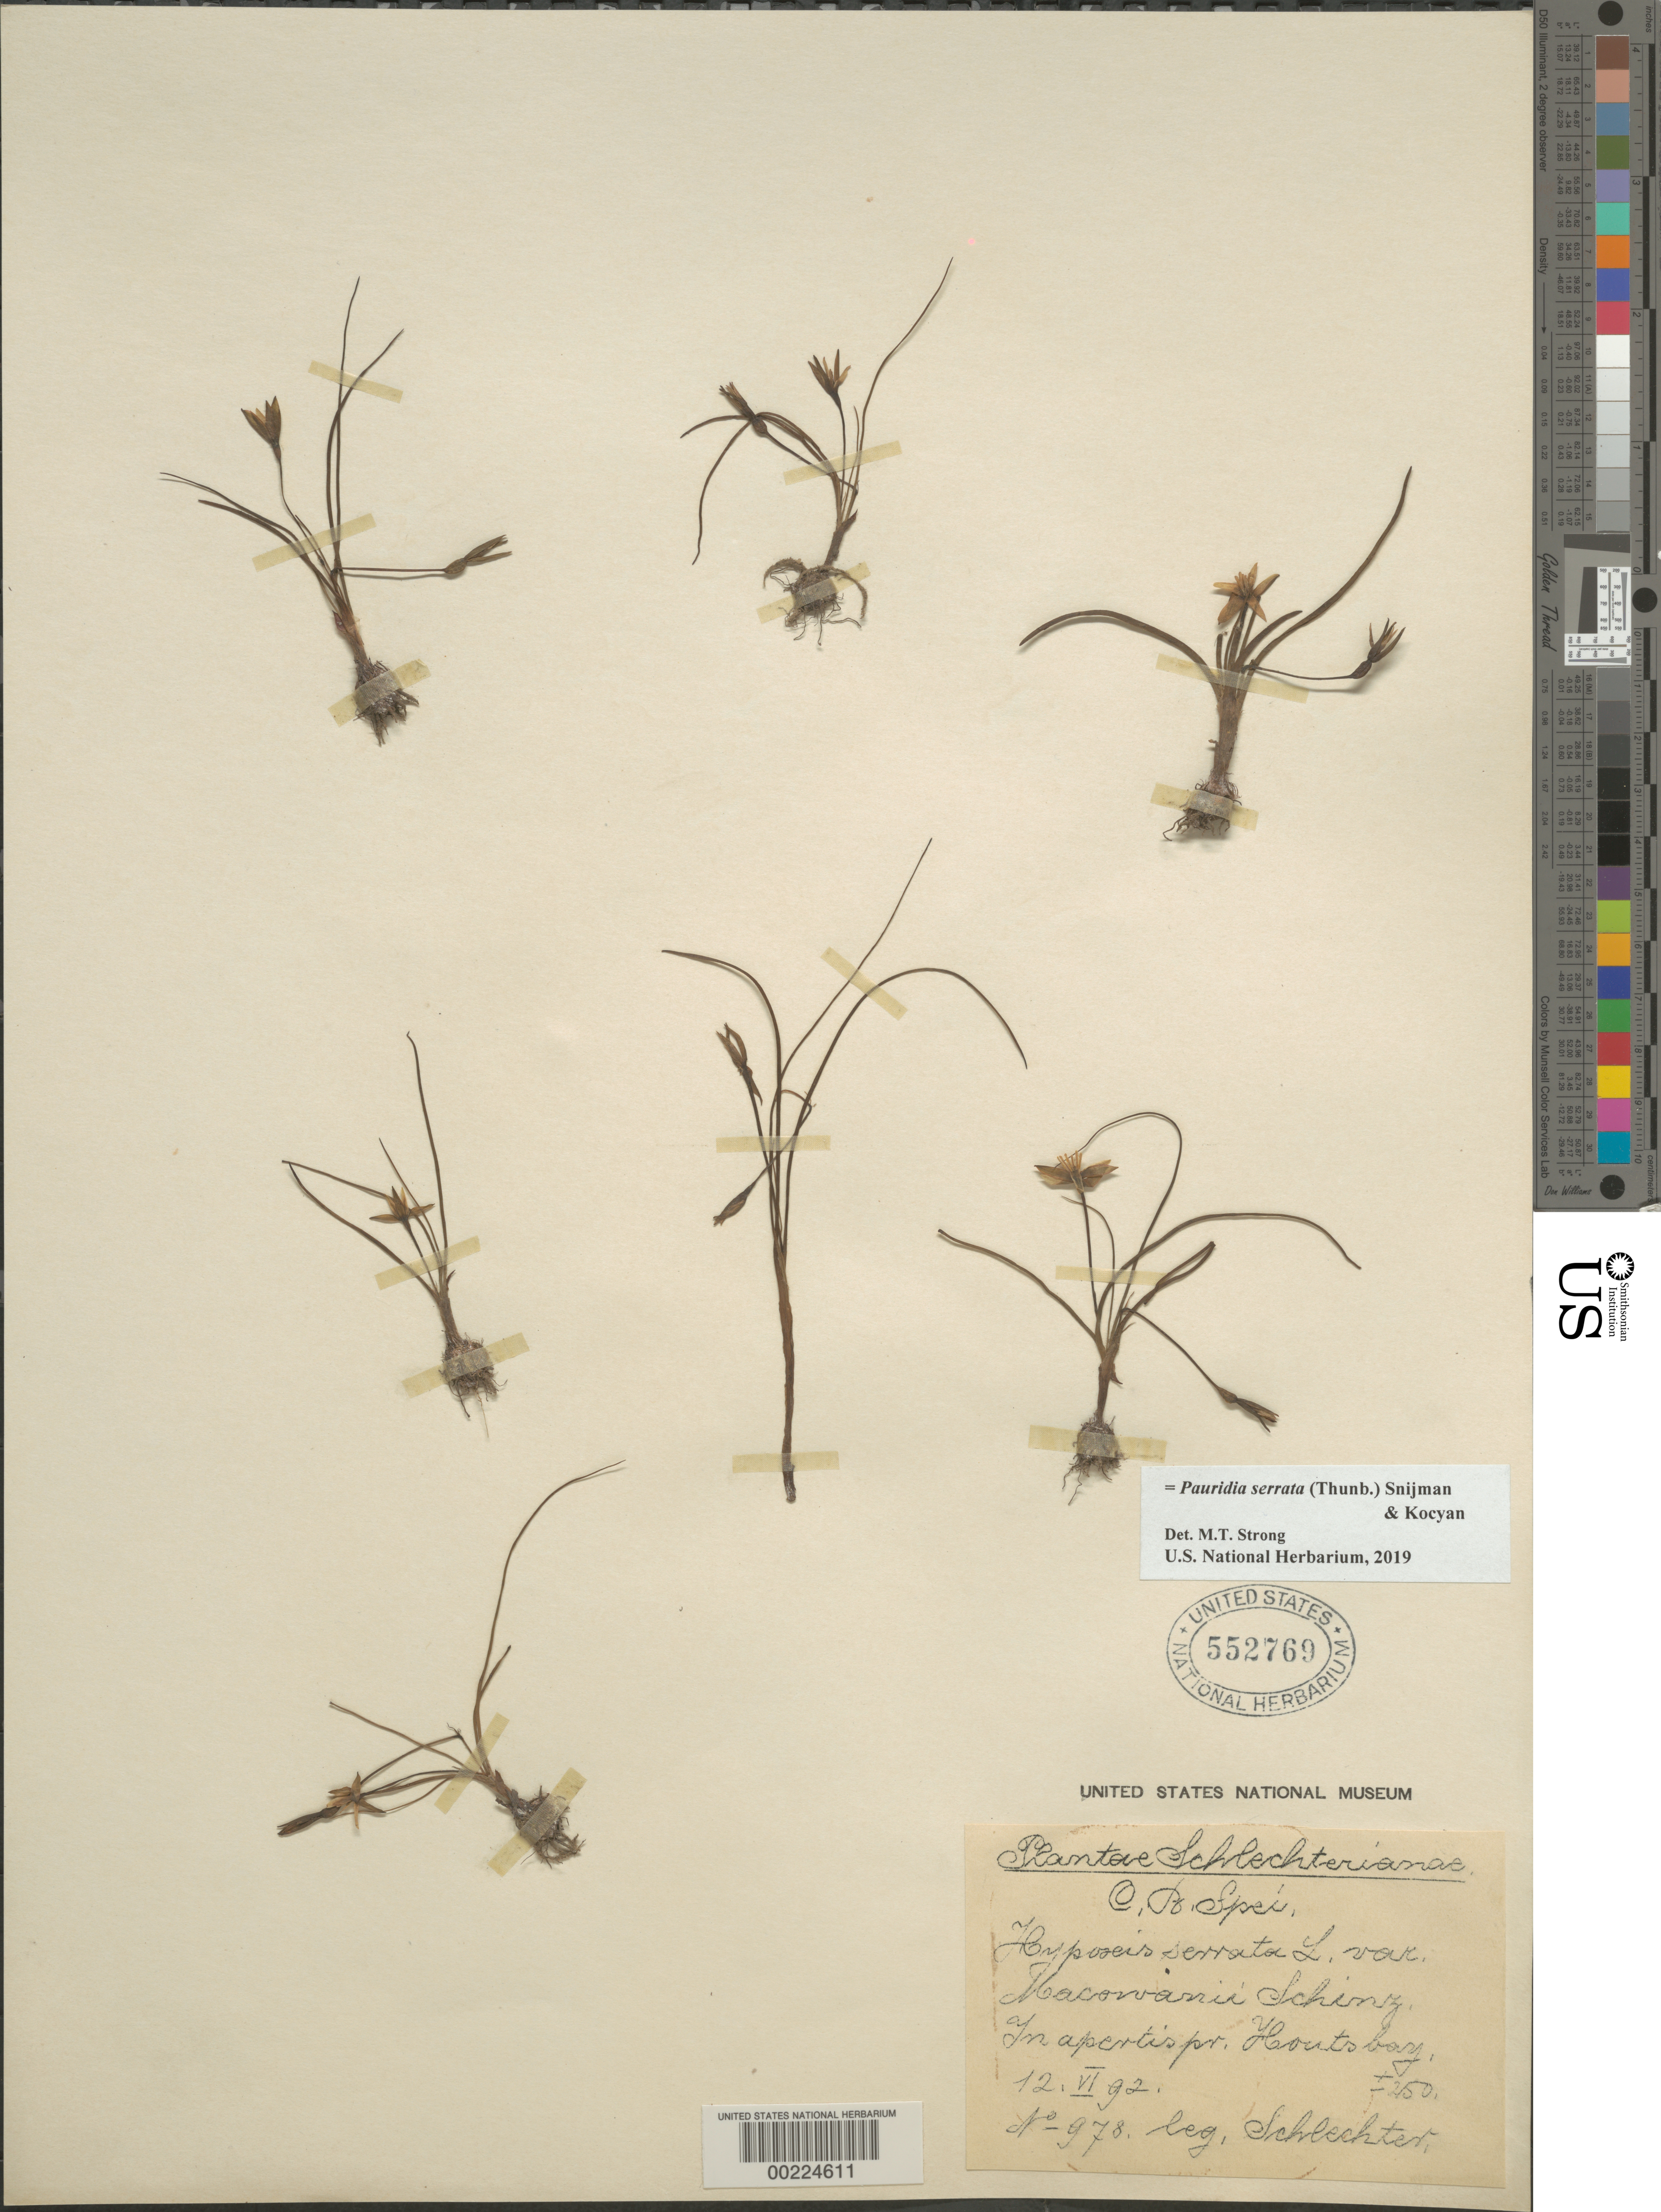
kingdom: Plantae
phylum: Tracheophyta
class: Liliopsida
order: Asparagales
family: Hypoxidaceae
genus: Pauridia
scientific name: Pauridia serrata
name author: (Thunb.) Snijman & Kocyan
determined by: Strong, Mark T., (BOT), Smithsonian Institution - National Museum of Natural History (UNITED STATES)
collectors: M. Sclechter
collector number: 978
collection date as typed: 12 Jun 1892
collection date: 1892-06-12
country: South Africa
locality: Houts bay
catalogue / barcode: US 552769